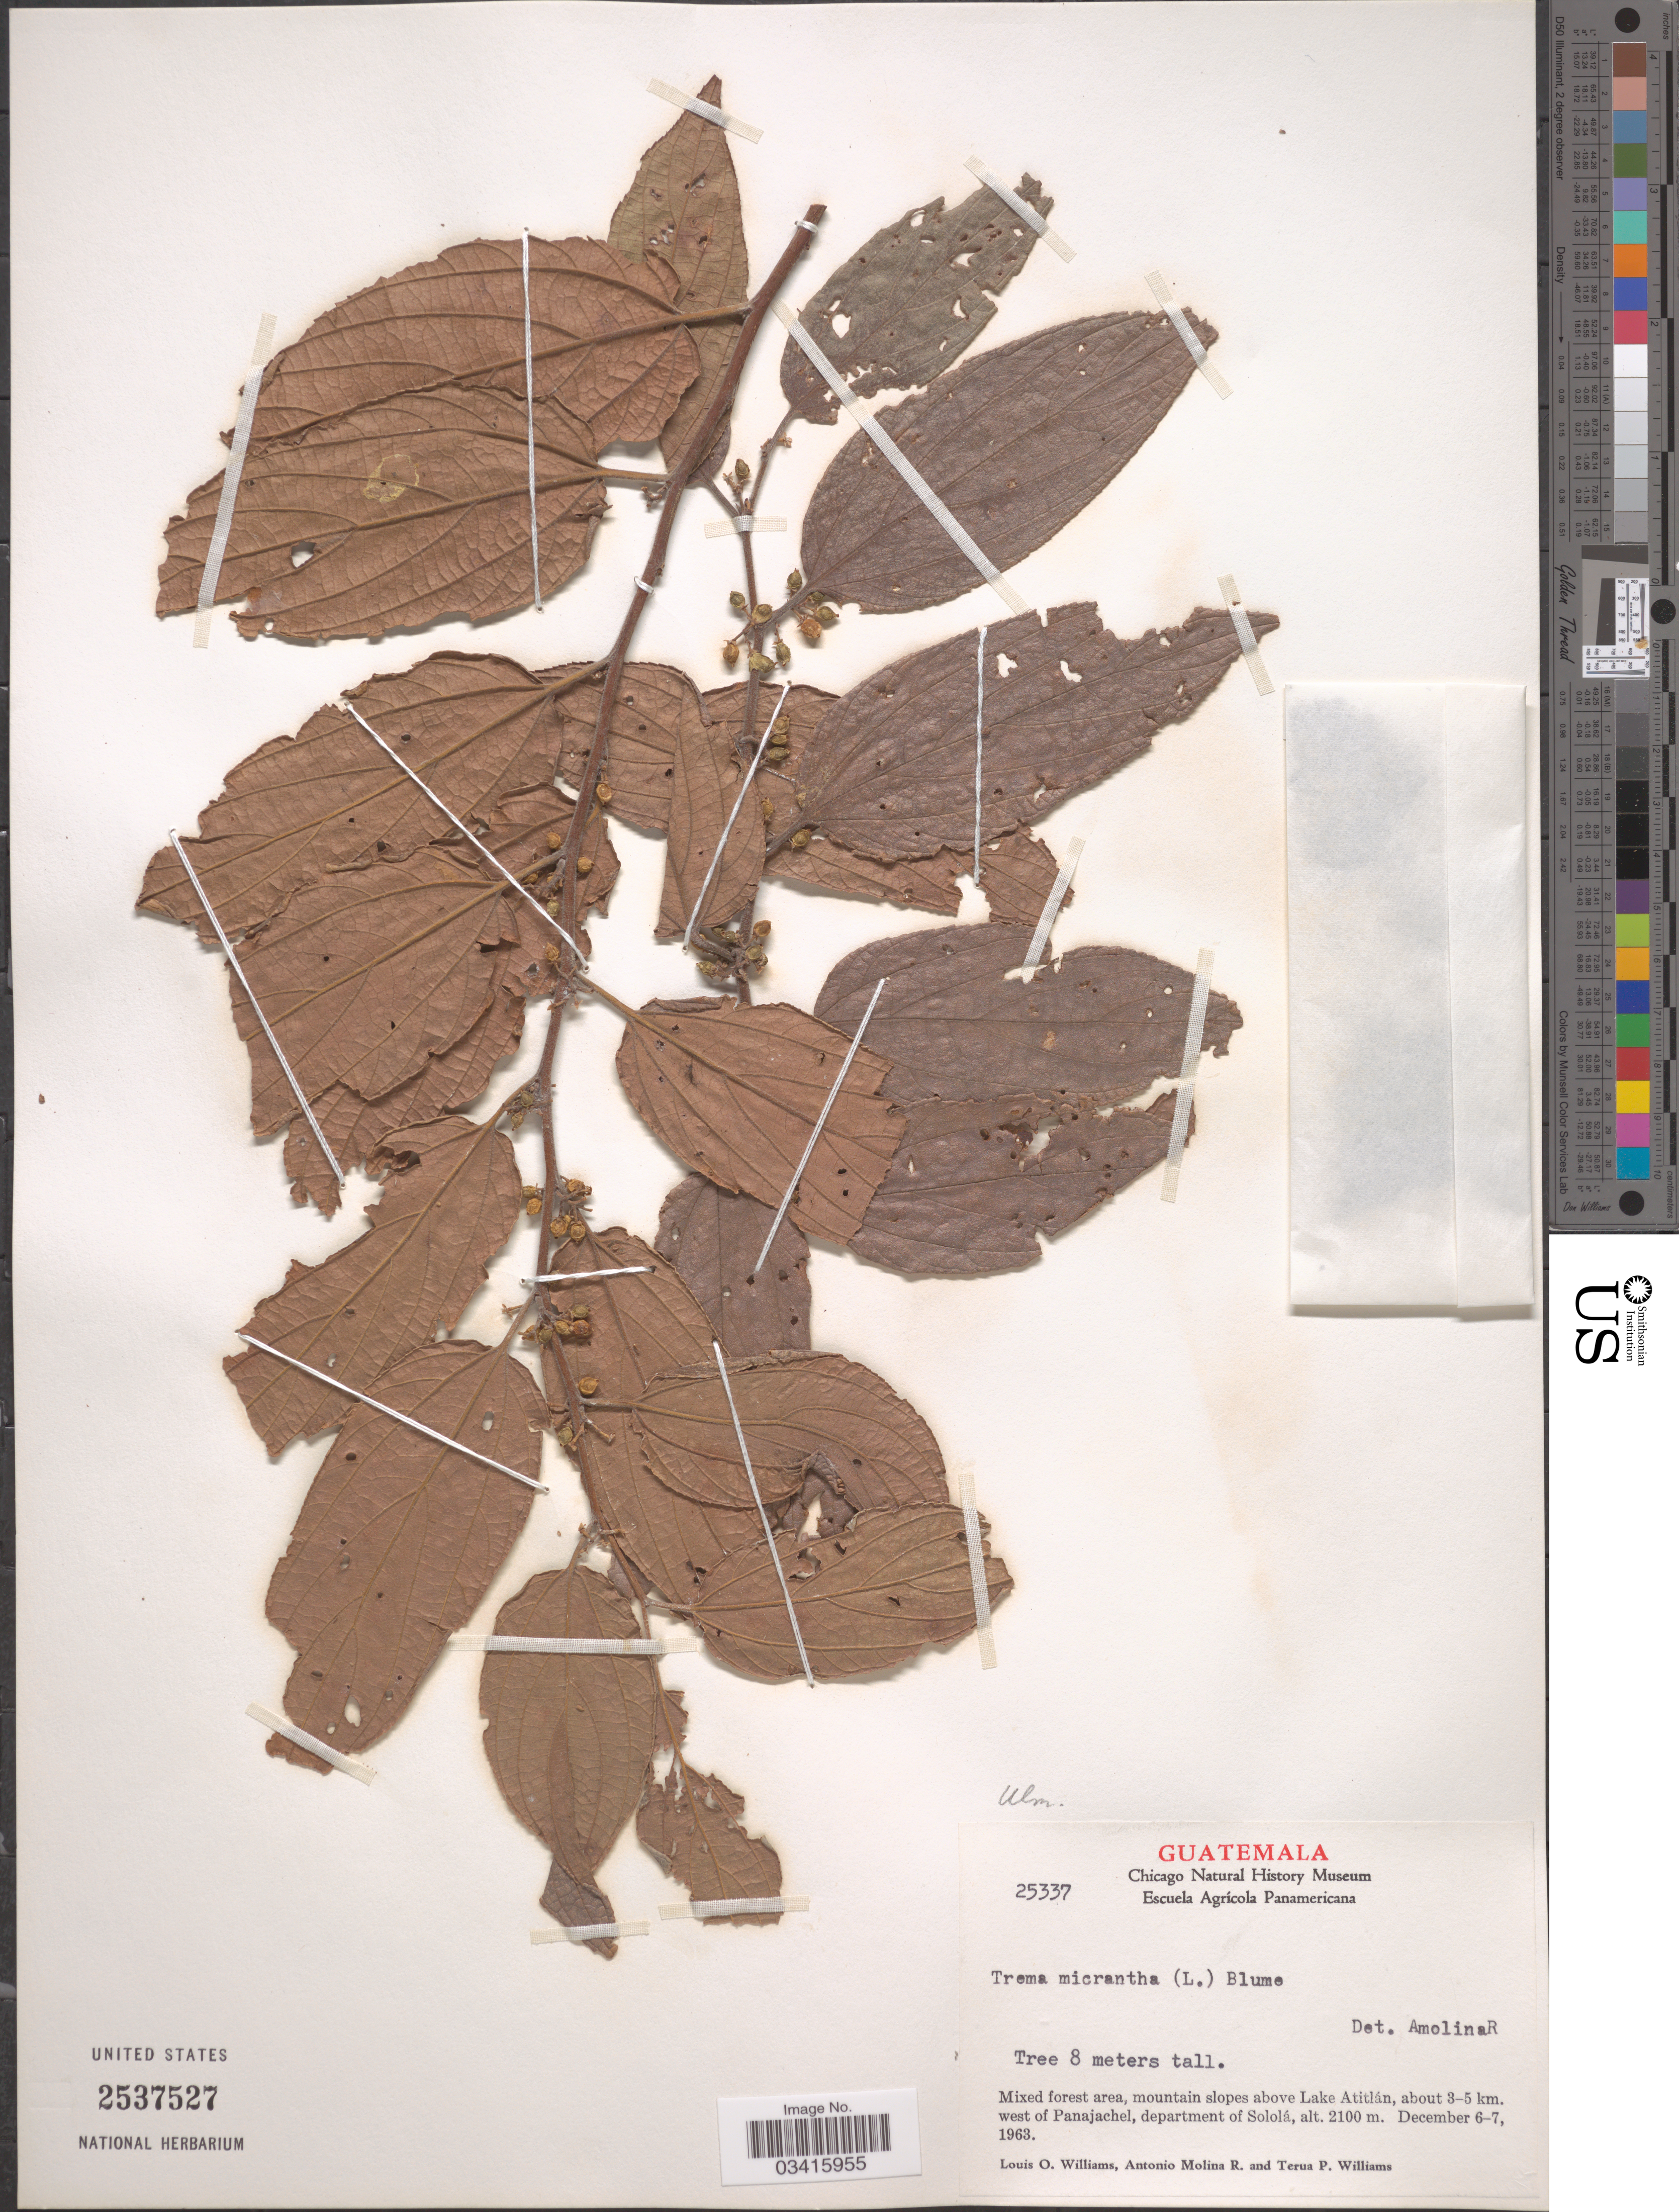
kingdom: Plantae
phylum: Tracheophyta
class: Magnoliopsida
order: Rosales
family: Cannabaceae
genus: Trema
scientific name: Trema micranthum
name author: (L.) Blume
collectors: L. O. Williams, A. Molina R. & T. Williams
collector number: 25337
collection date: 1963-12-06/1963-12-07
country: Guatemala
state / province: Sololá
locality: Mixed forest area, mountain slopes above Lake Atitlán, about 3-5 km. west of Panajachel, department of Sololá.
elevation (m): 2100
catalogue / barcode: US 2537527